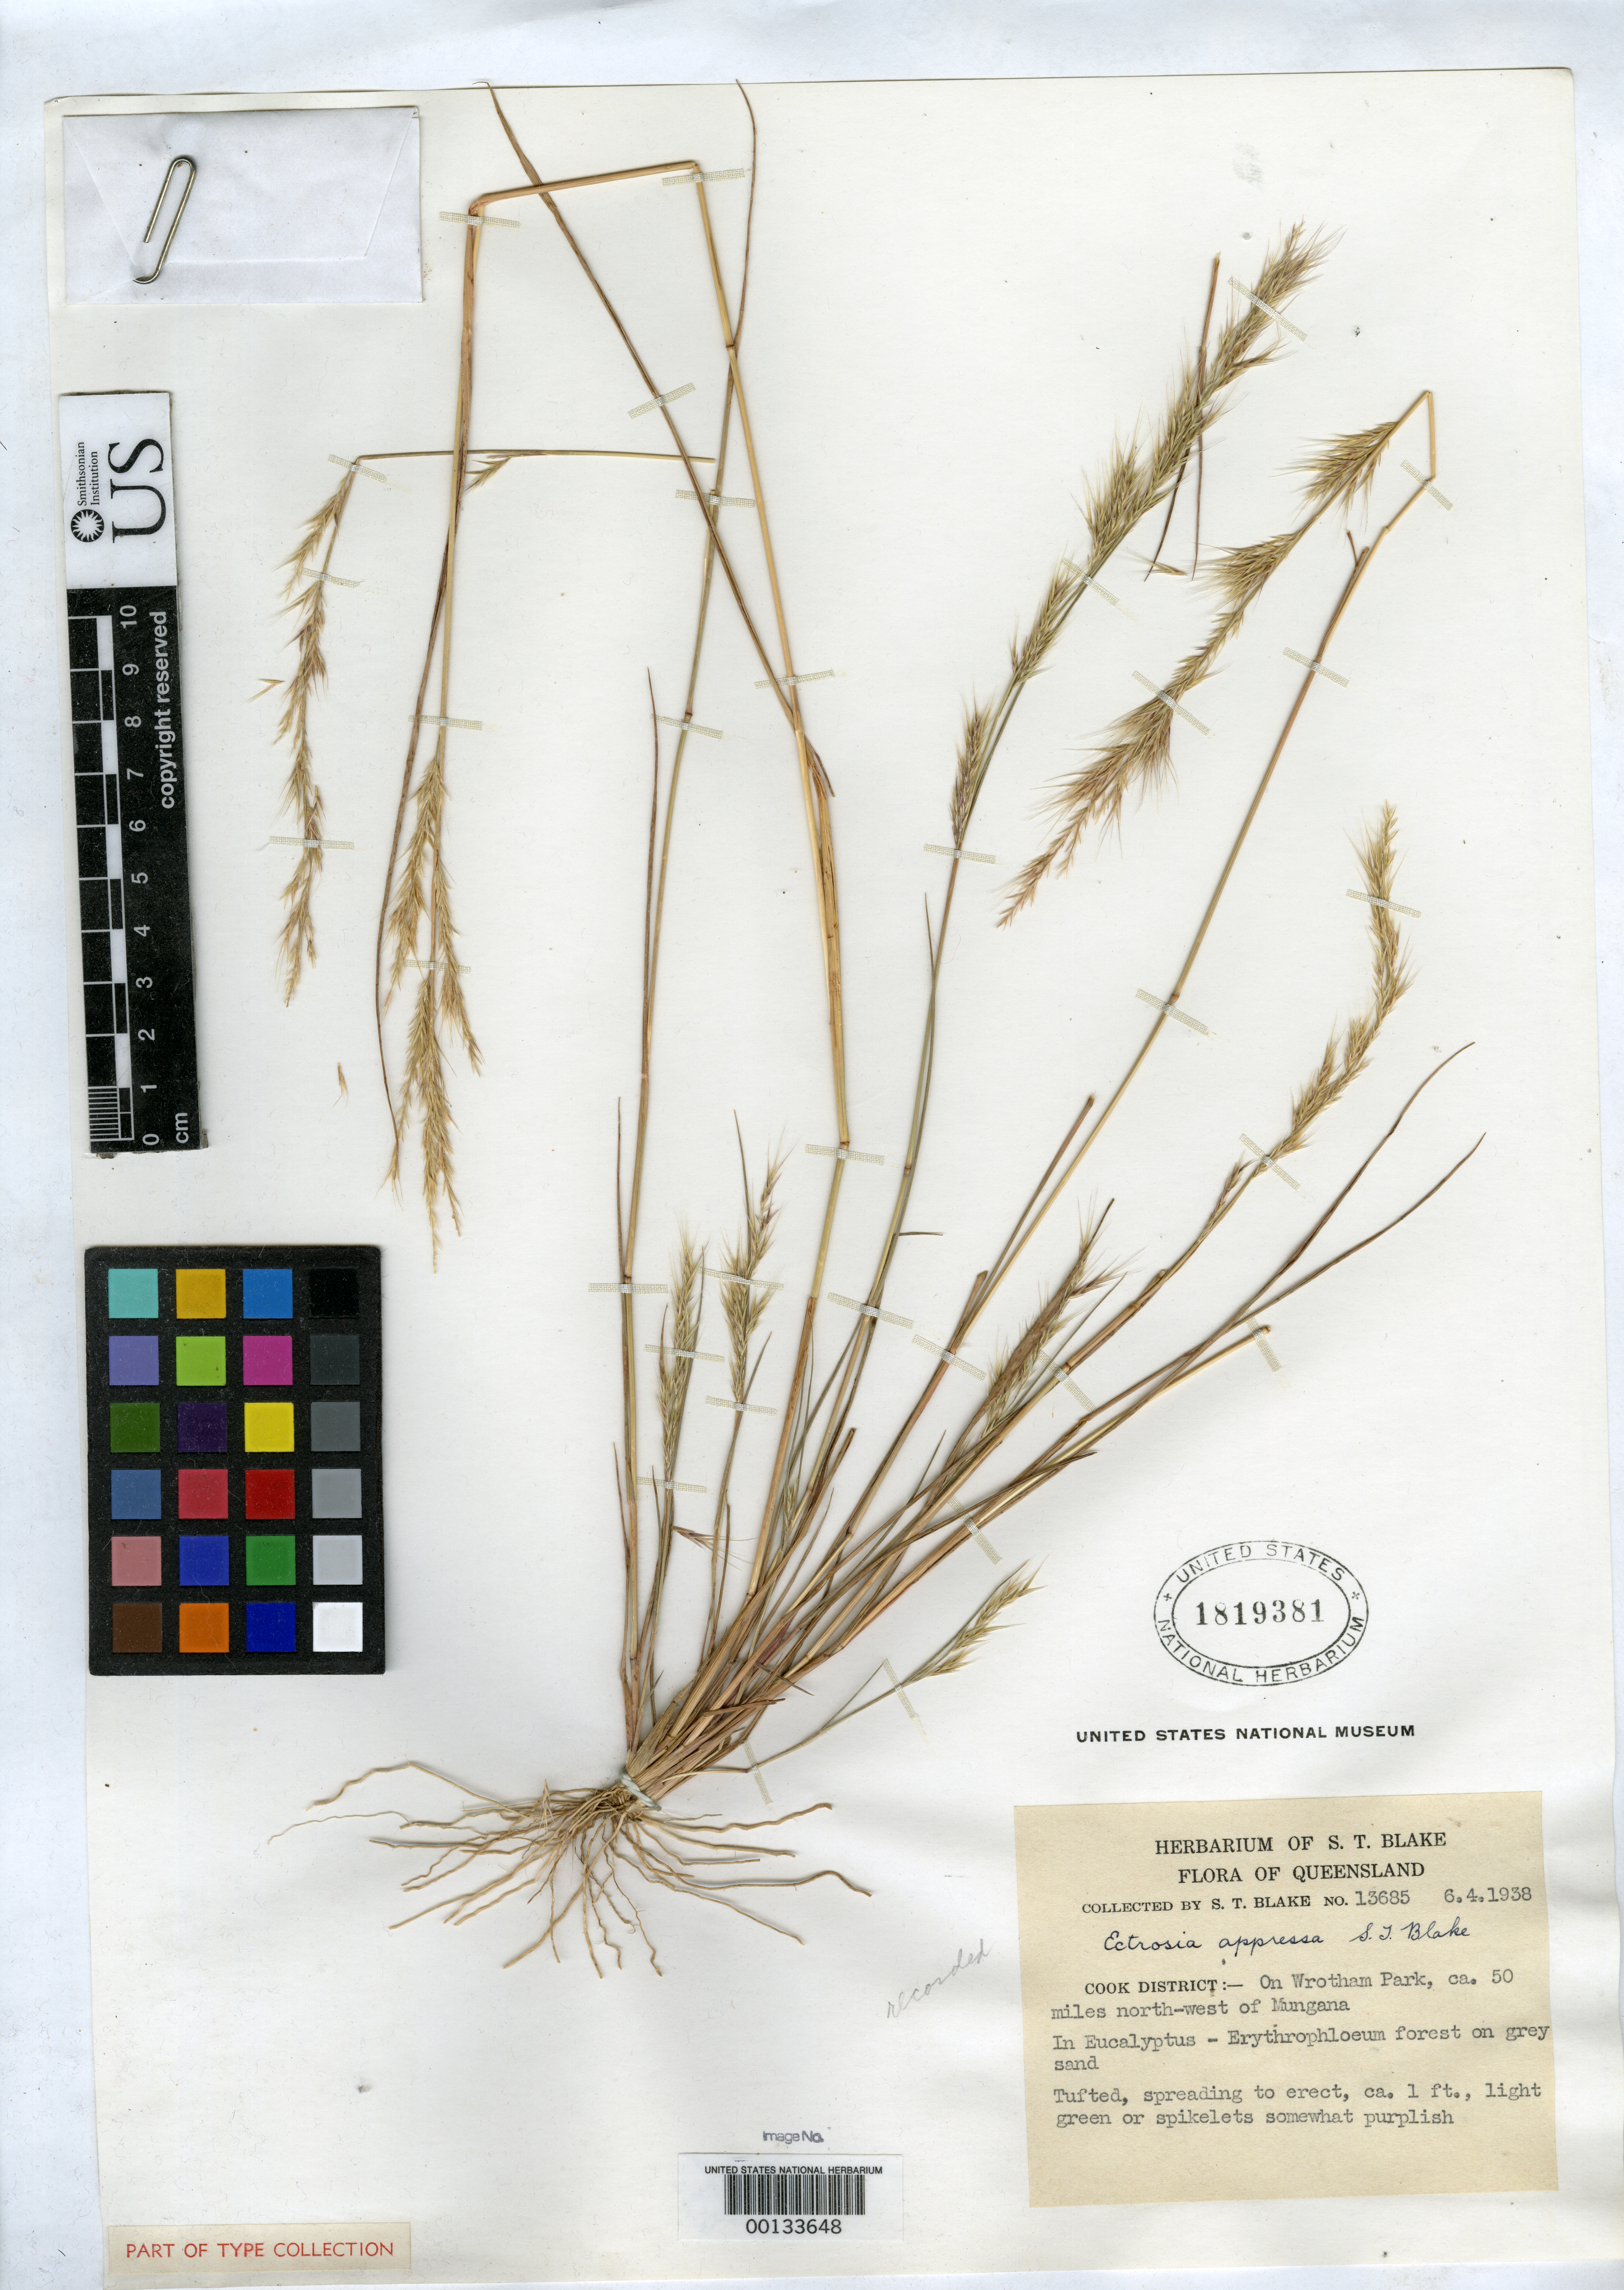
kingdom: Plantae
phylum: Tracheophyta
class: Liliopsida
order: Poales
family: Poaceae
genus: Ectrosia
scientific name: Ectrosia appressa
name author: S.T. Blake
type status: Isotype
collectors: S. T. Blake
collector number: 13685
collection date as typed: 06 Apr 1938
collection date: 1938-04-06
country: Australia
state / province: Queensland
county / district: Cook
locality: On Wrotham Park, ca. 50 mi NW of Mungana.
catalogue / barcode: US 1819381